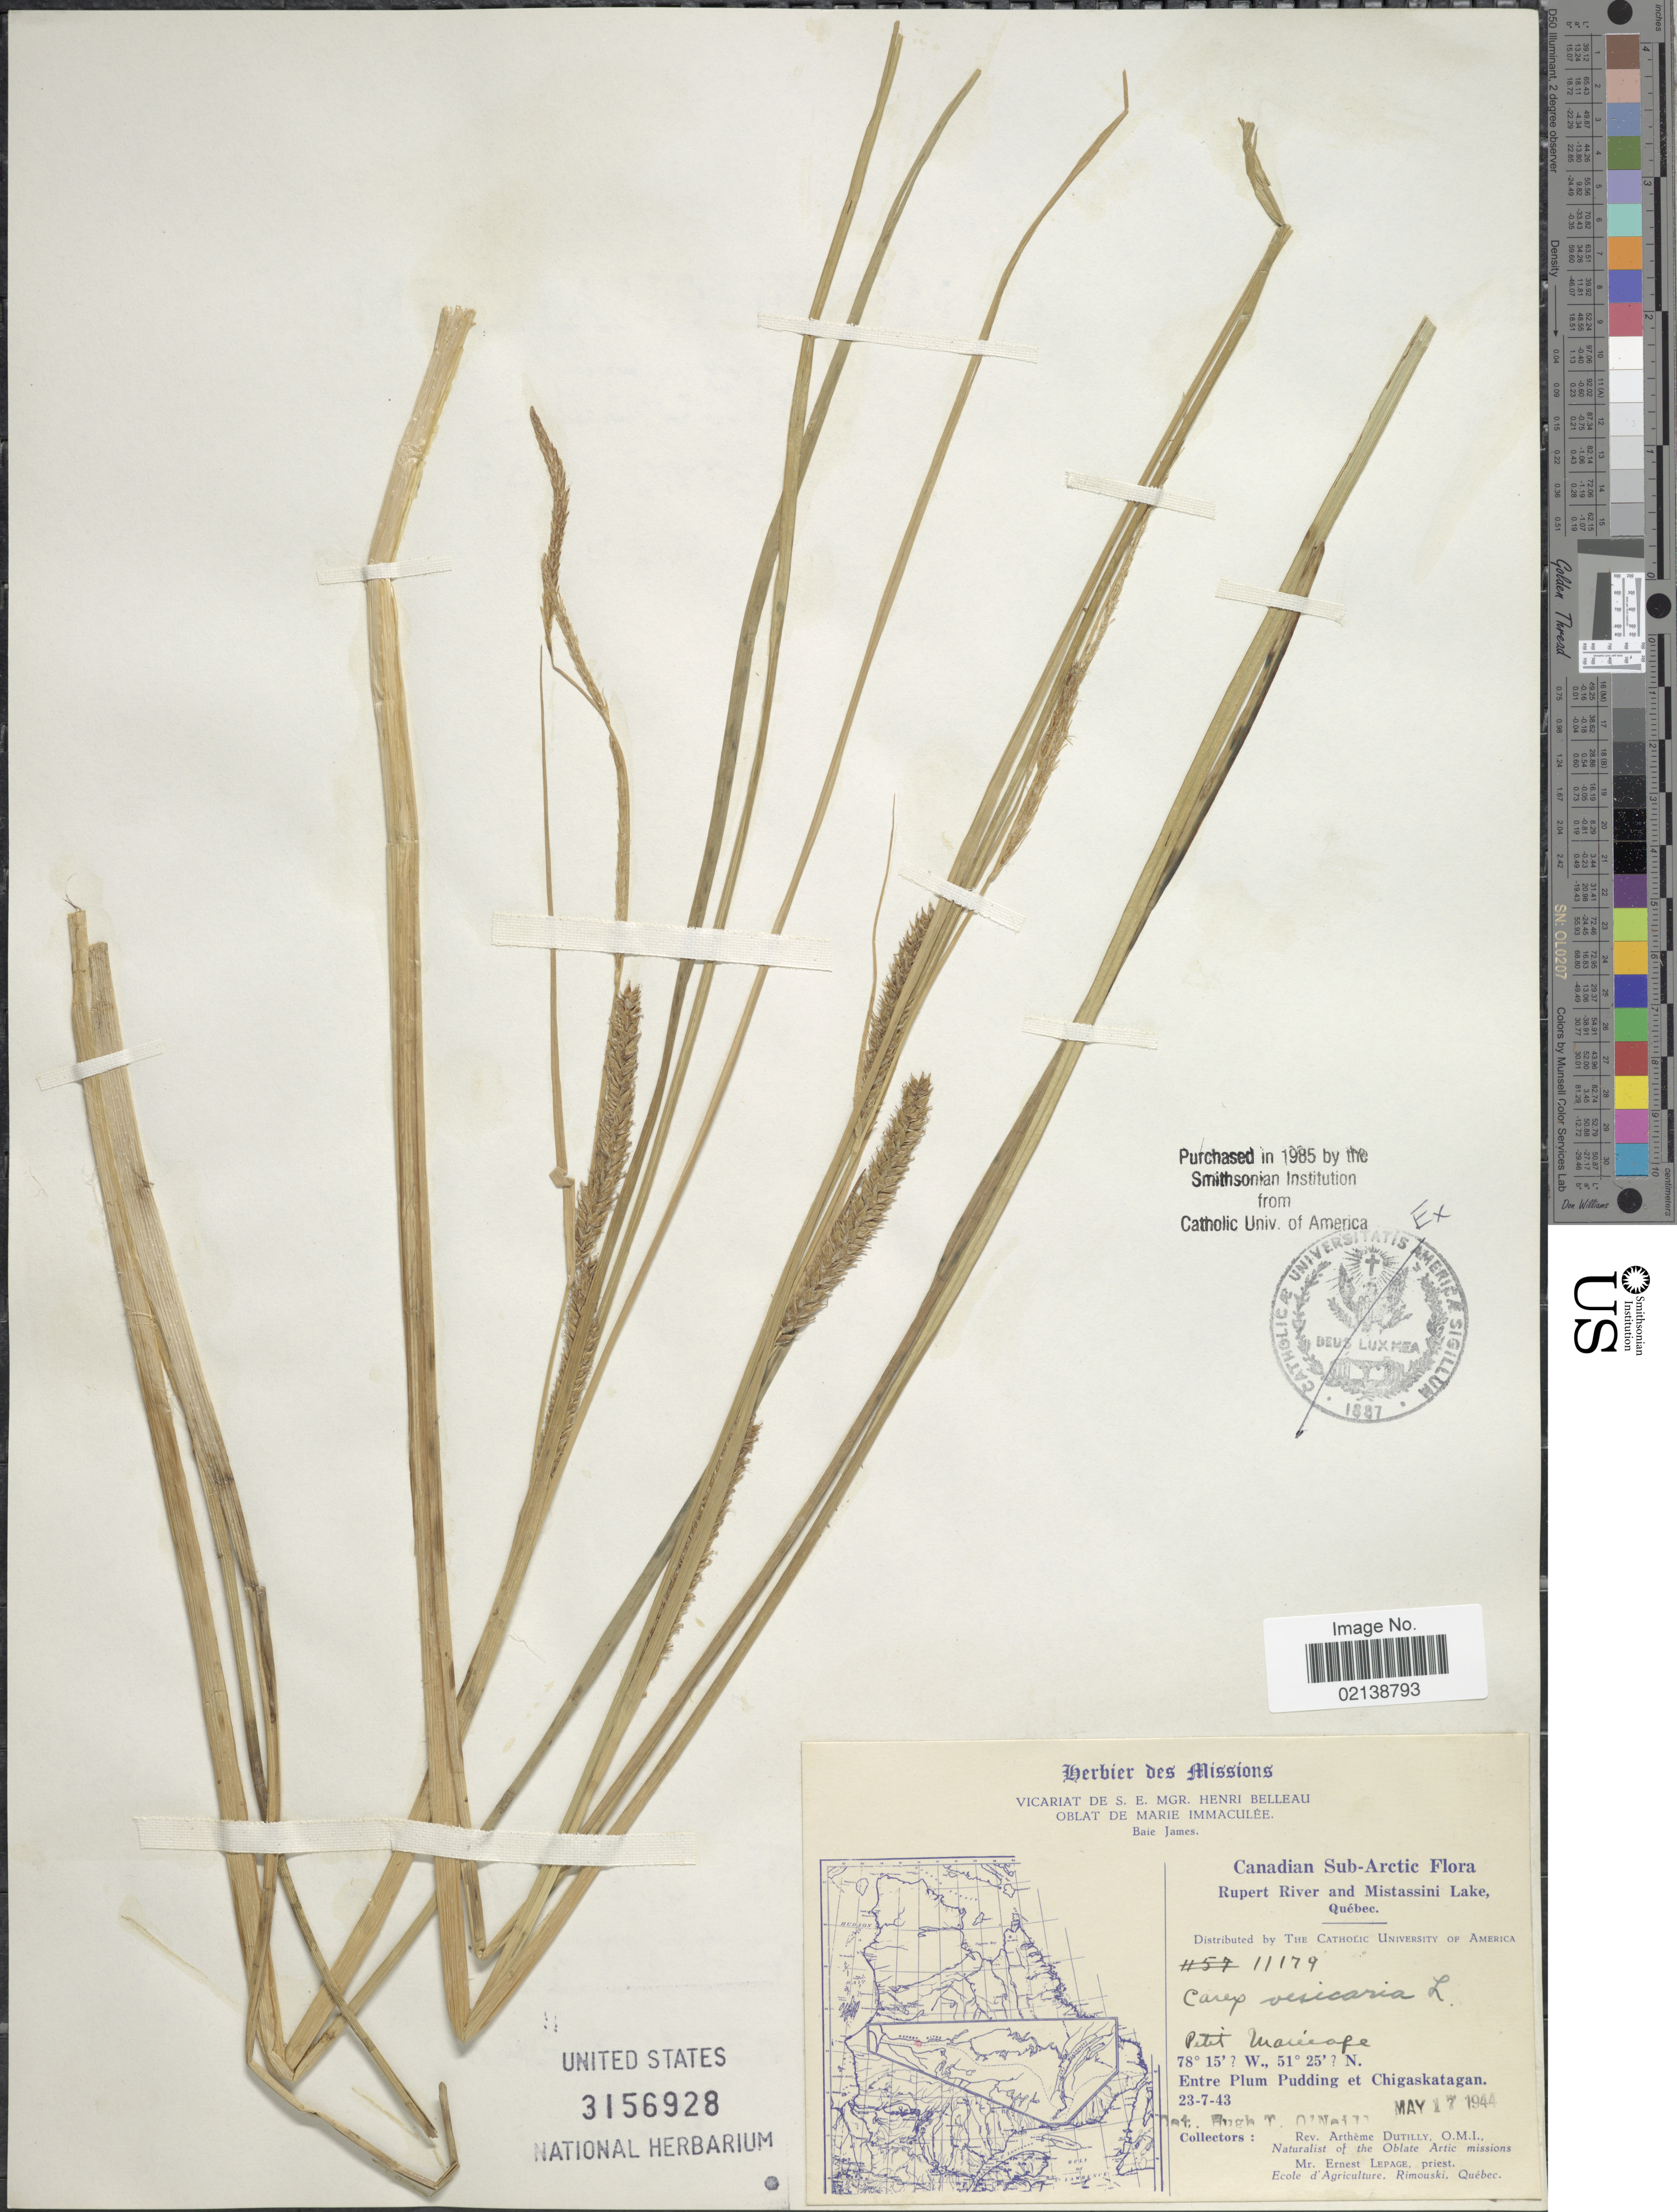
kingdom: Plantae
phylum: Tracheophyta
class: Liliopsida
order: Poales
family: Cyperaceae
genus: Carex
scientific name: Carex vesicaria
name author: L.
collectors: A. Dutilly & E. Lepage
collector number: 11179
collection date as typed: Transcribed d/m/y: 23/7/43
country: Canada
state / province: Quebec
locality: Canadian Sub-Arctic, Rupert River and Mistassini Lake, Entre Plum Pudding et Chigaskatagan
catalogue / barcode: US 3156928